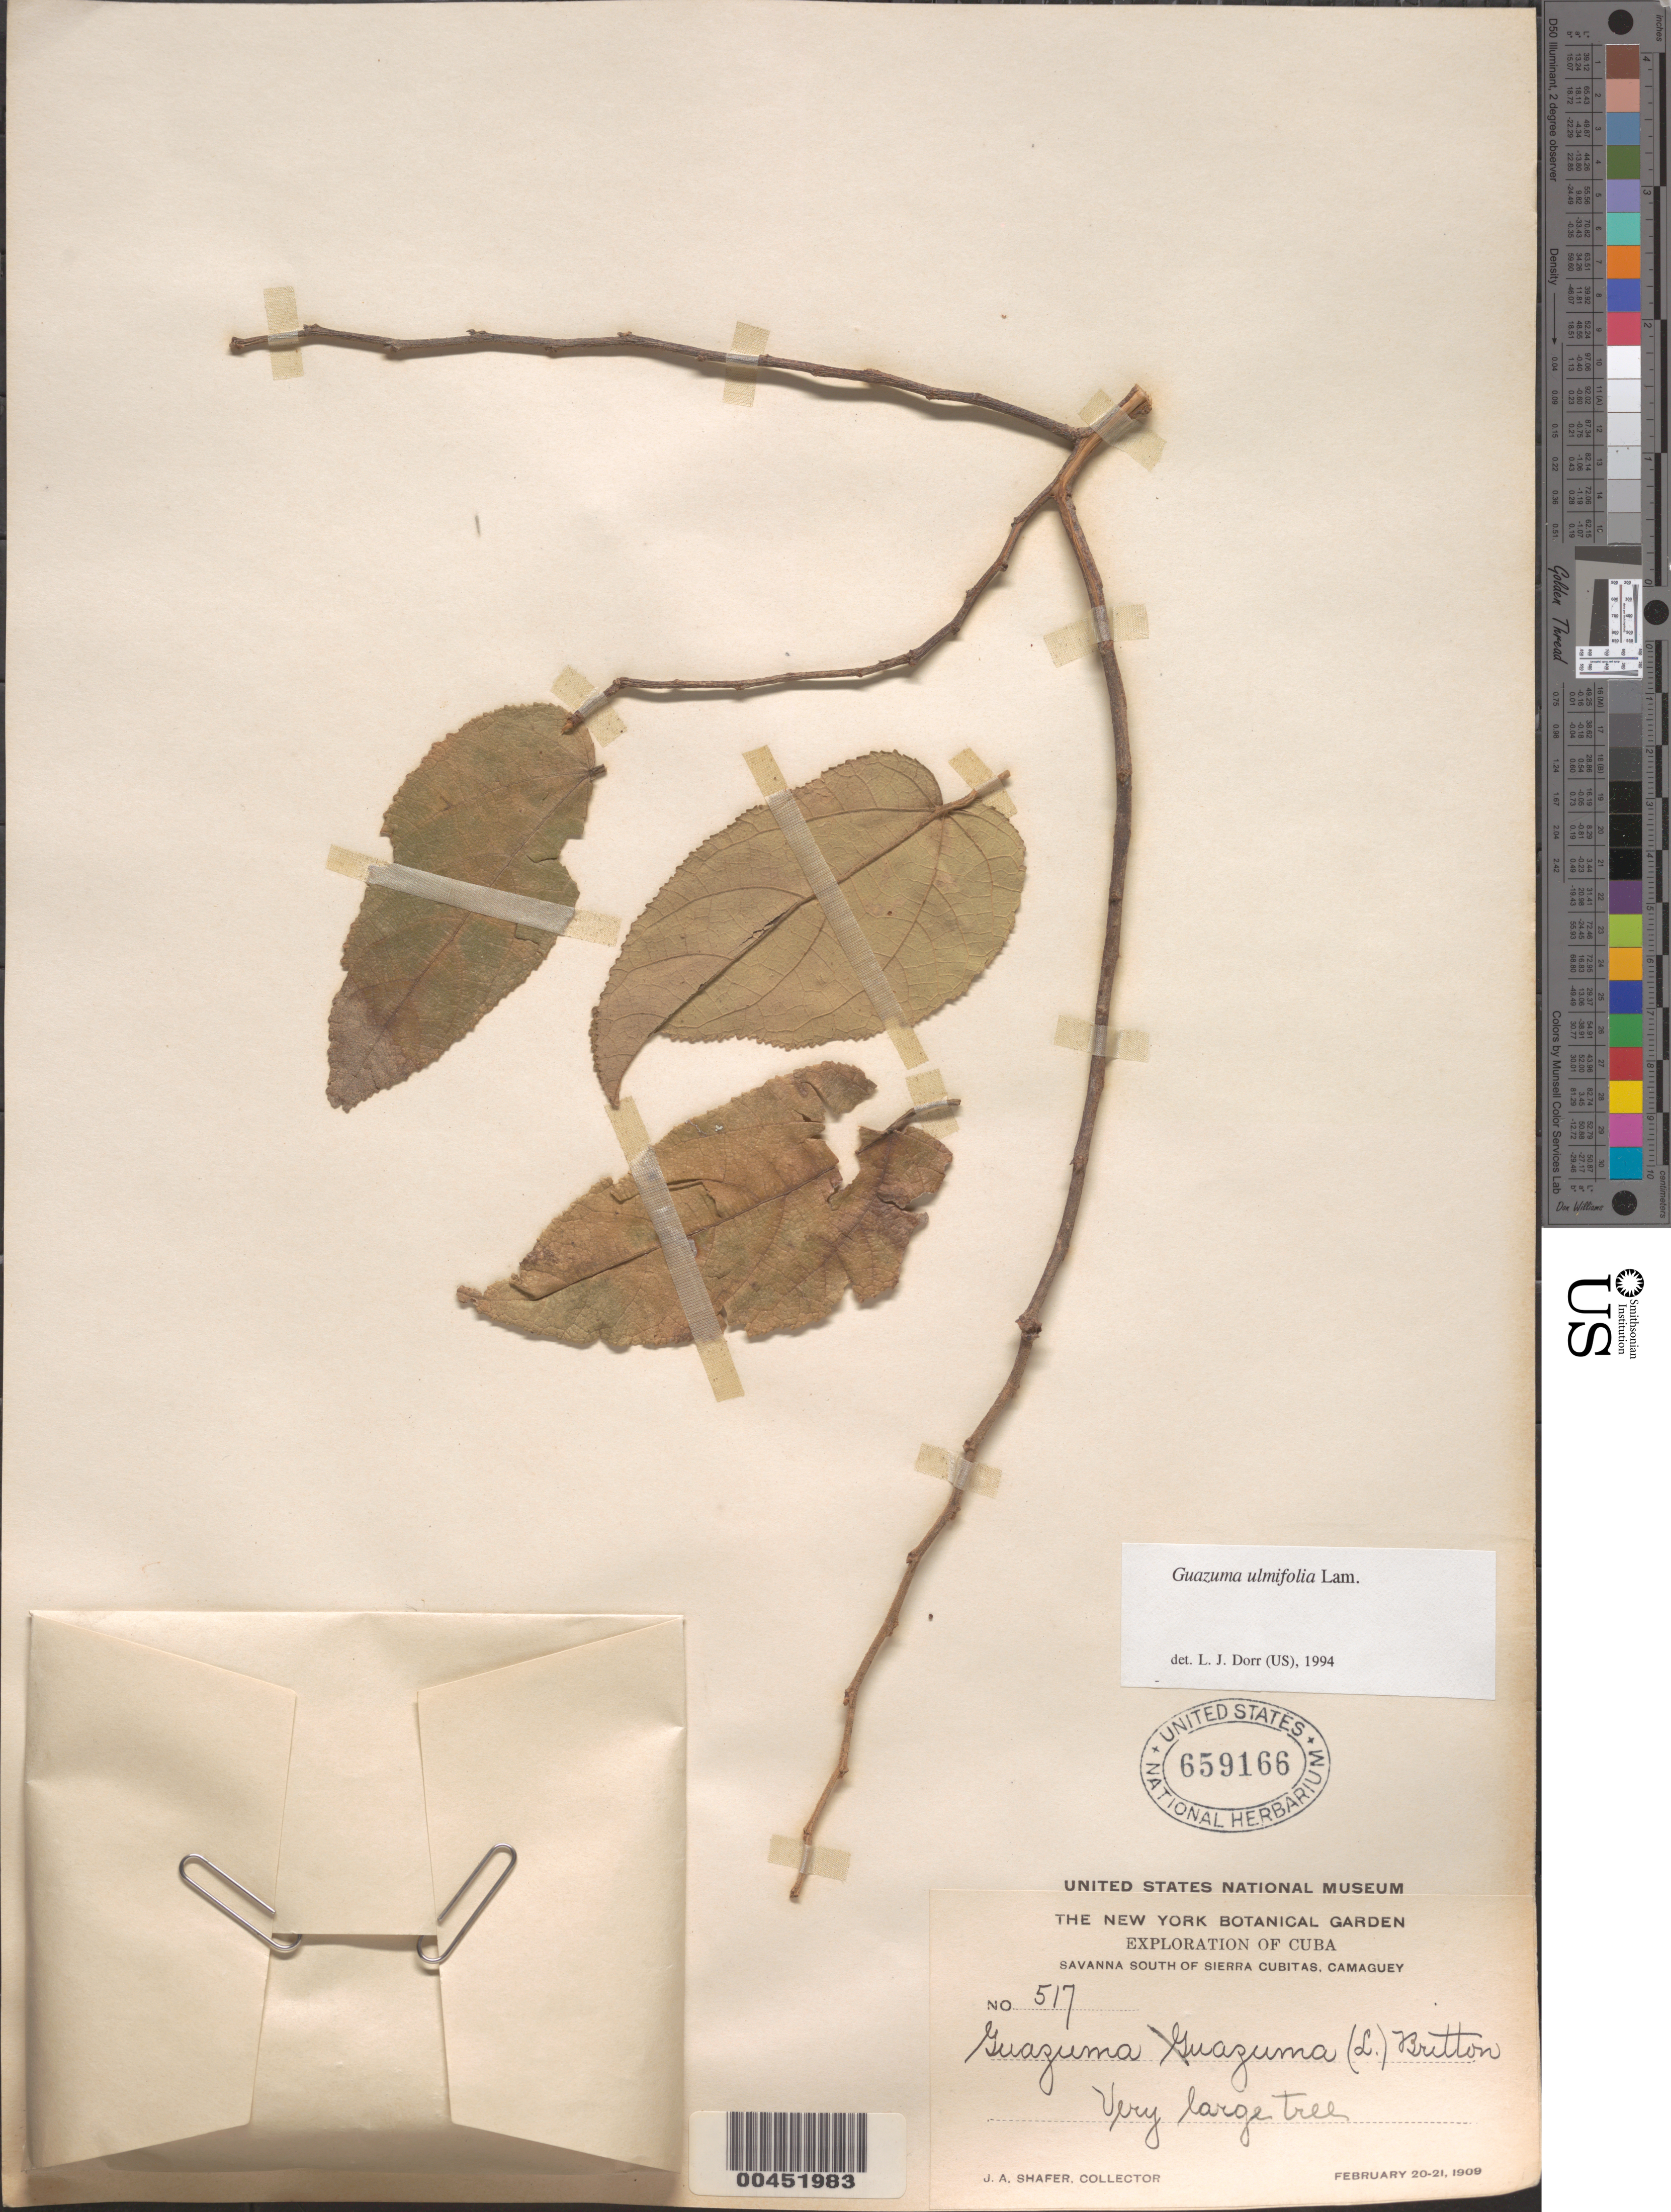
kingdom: Plantae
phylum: Tracheophyta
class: Magnoliopsida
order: Malvales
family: Malvaceae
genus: Guazuma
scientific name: Guazuma ulmifolia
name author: Lam.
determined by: Dorr, L. J., (BOT), Smithsonian Institution - National Museum of Natural History (UNITED STATES)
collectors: J. A. Shafer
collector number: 517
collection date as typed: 20 Feb 1909 to 21 Feb 1909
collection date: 1909-02-20/1909-02-21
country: Cuba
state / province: Camagüey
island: Greater Antilles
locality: Savanna S of Sierra Cubitas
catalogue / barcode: US 659166